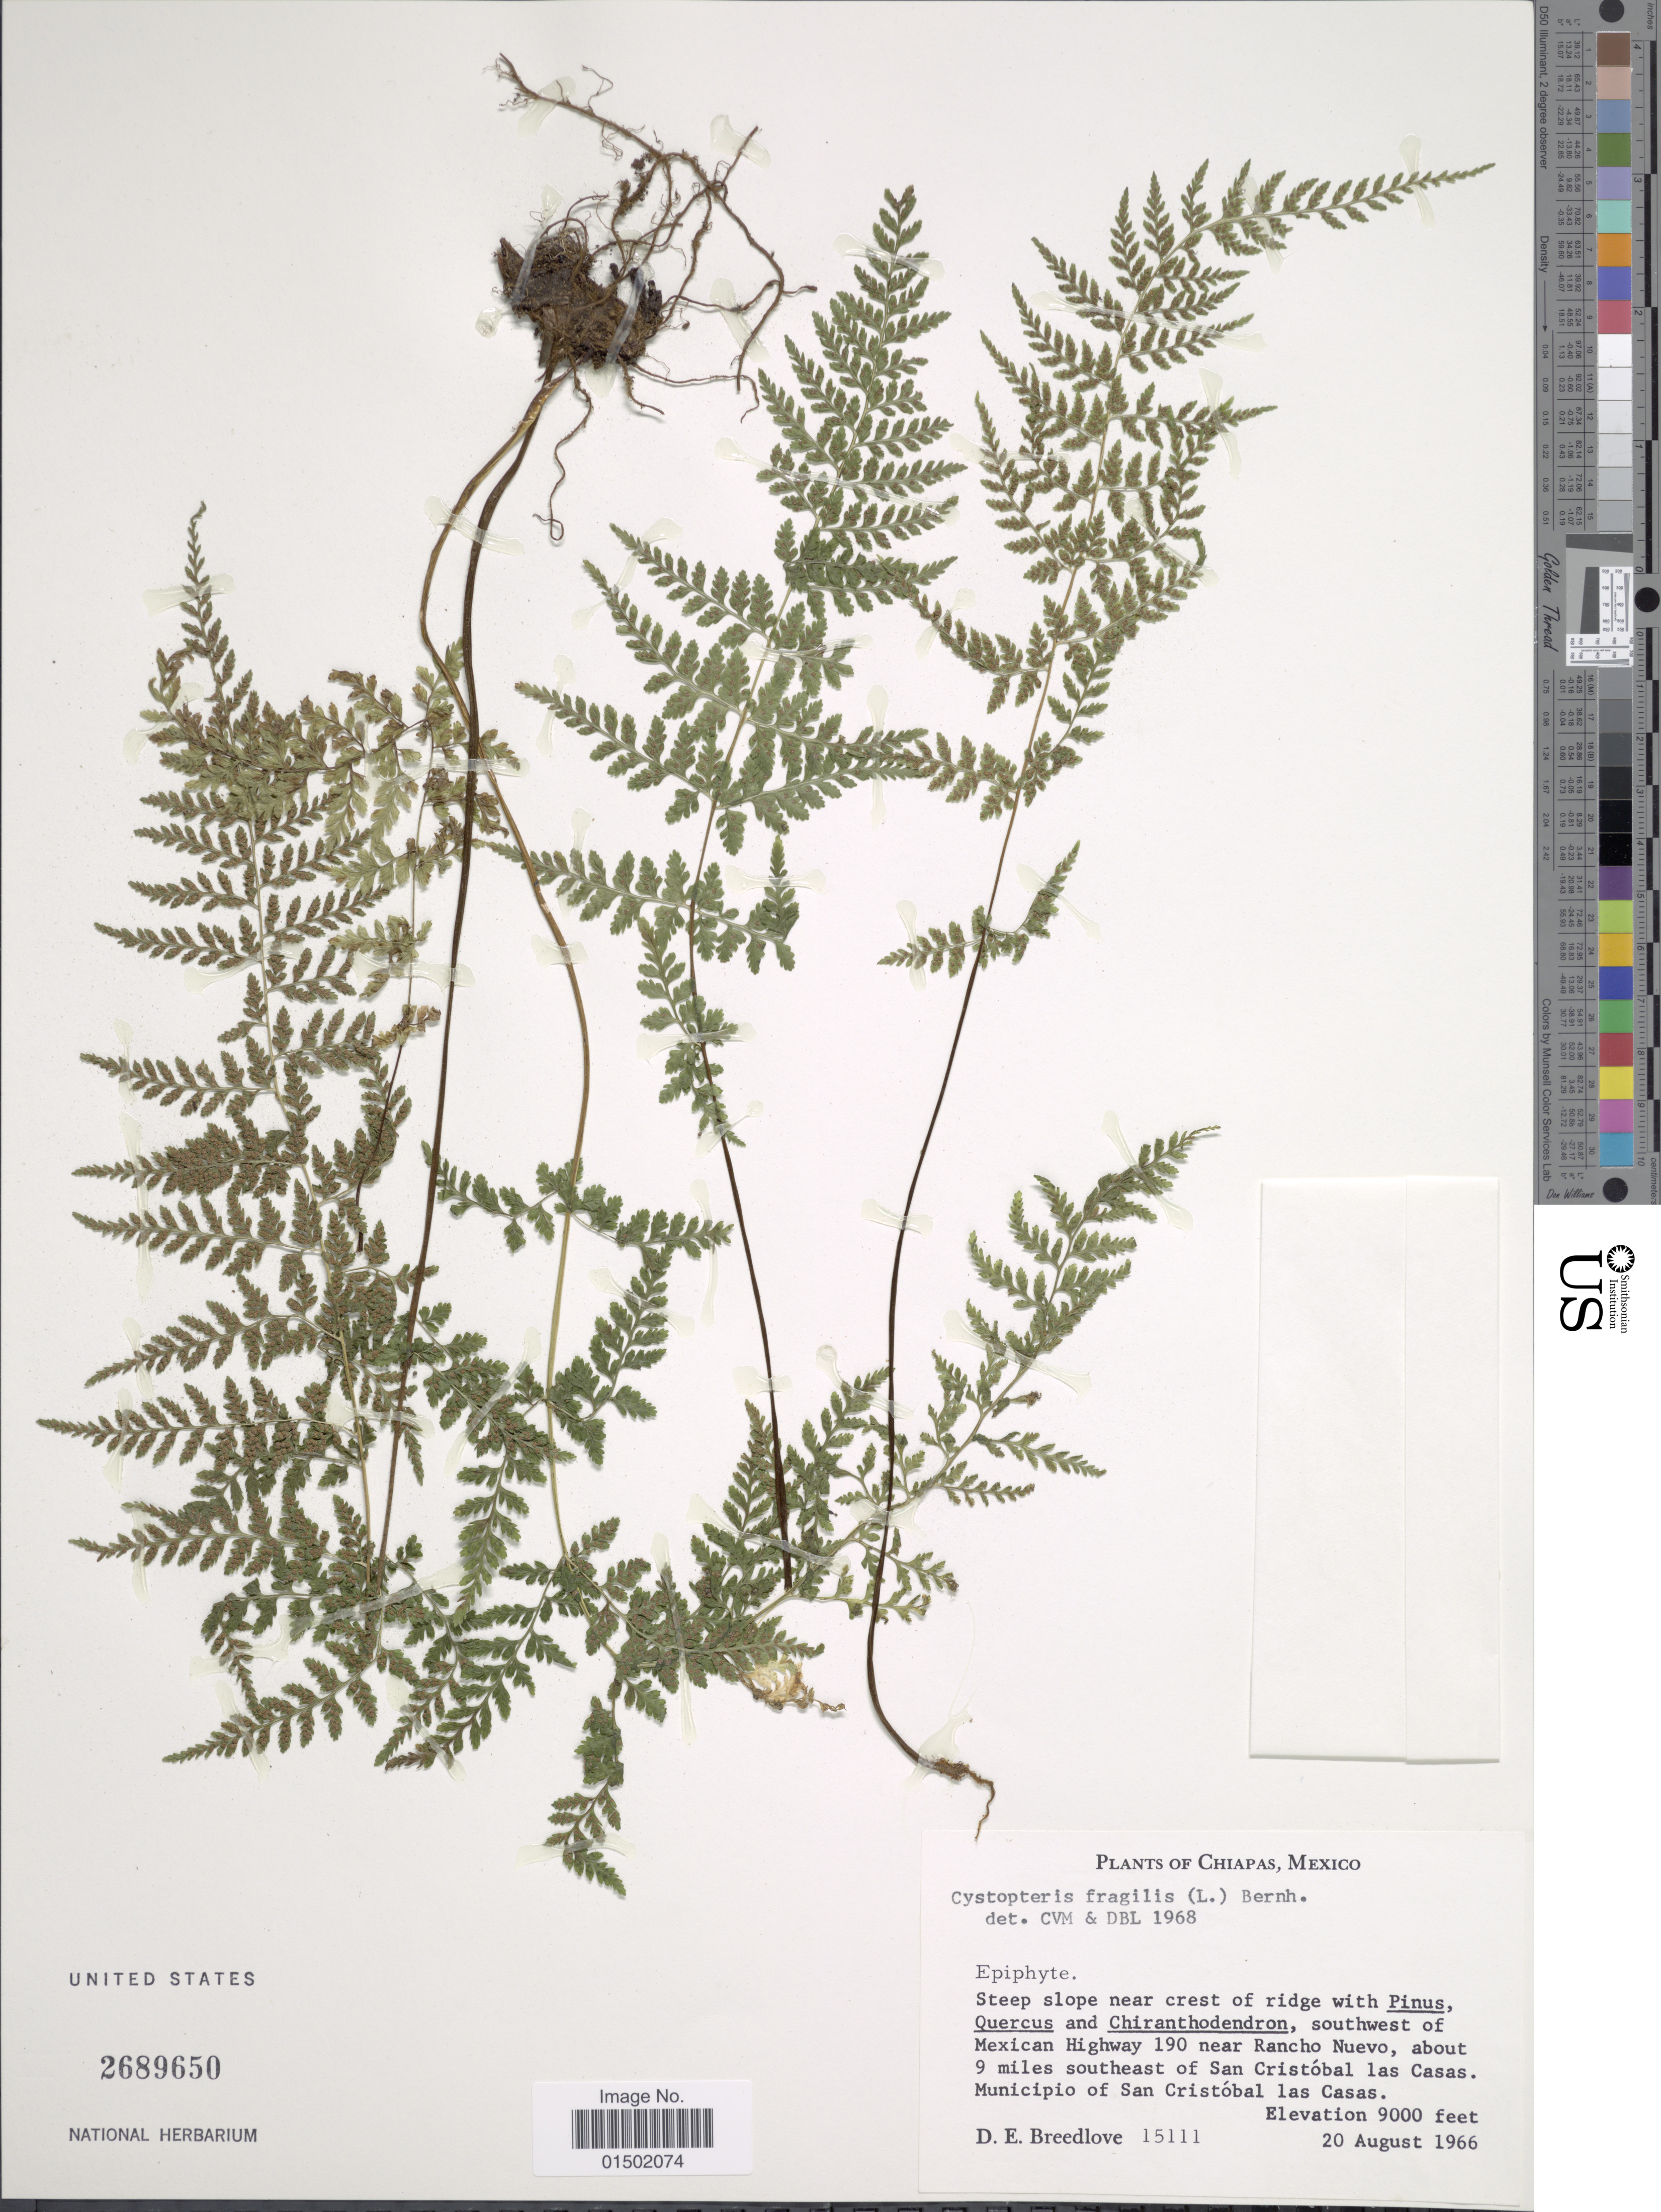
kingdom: Plantae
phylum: Tracheophyta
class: Polypodiopsida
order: Polypodiales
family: Cystopteridaceae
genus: Cystopteris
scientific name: Cystopteris fragilis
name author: (L.) Bernh.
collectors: D. E. Breedlove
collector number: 15111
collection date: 1966-08-20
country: Mexico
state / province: Chiapas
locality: Southwest of Mexican Highway 190 near Rancho Nuevo, about 9 miles southeast of San Cristobal las Casas. Municipio of san Cristobal las Casas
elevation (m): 2743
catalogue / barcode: US 2689650